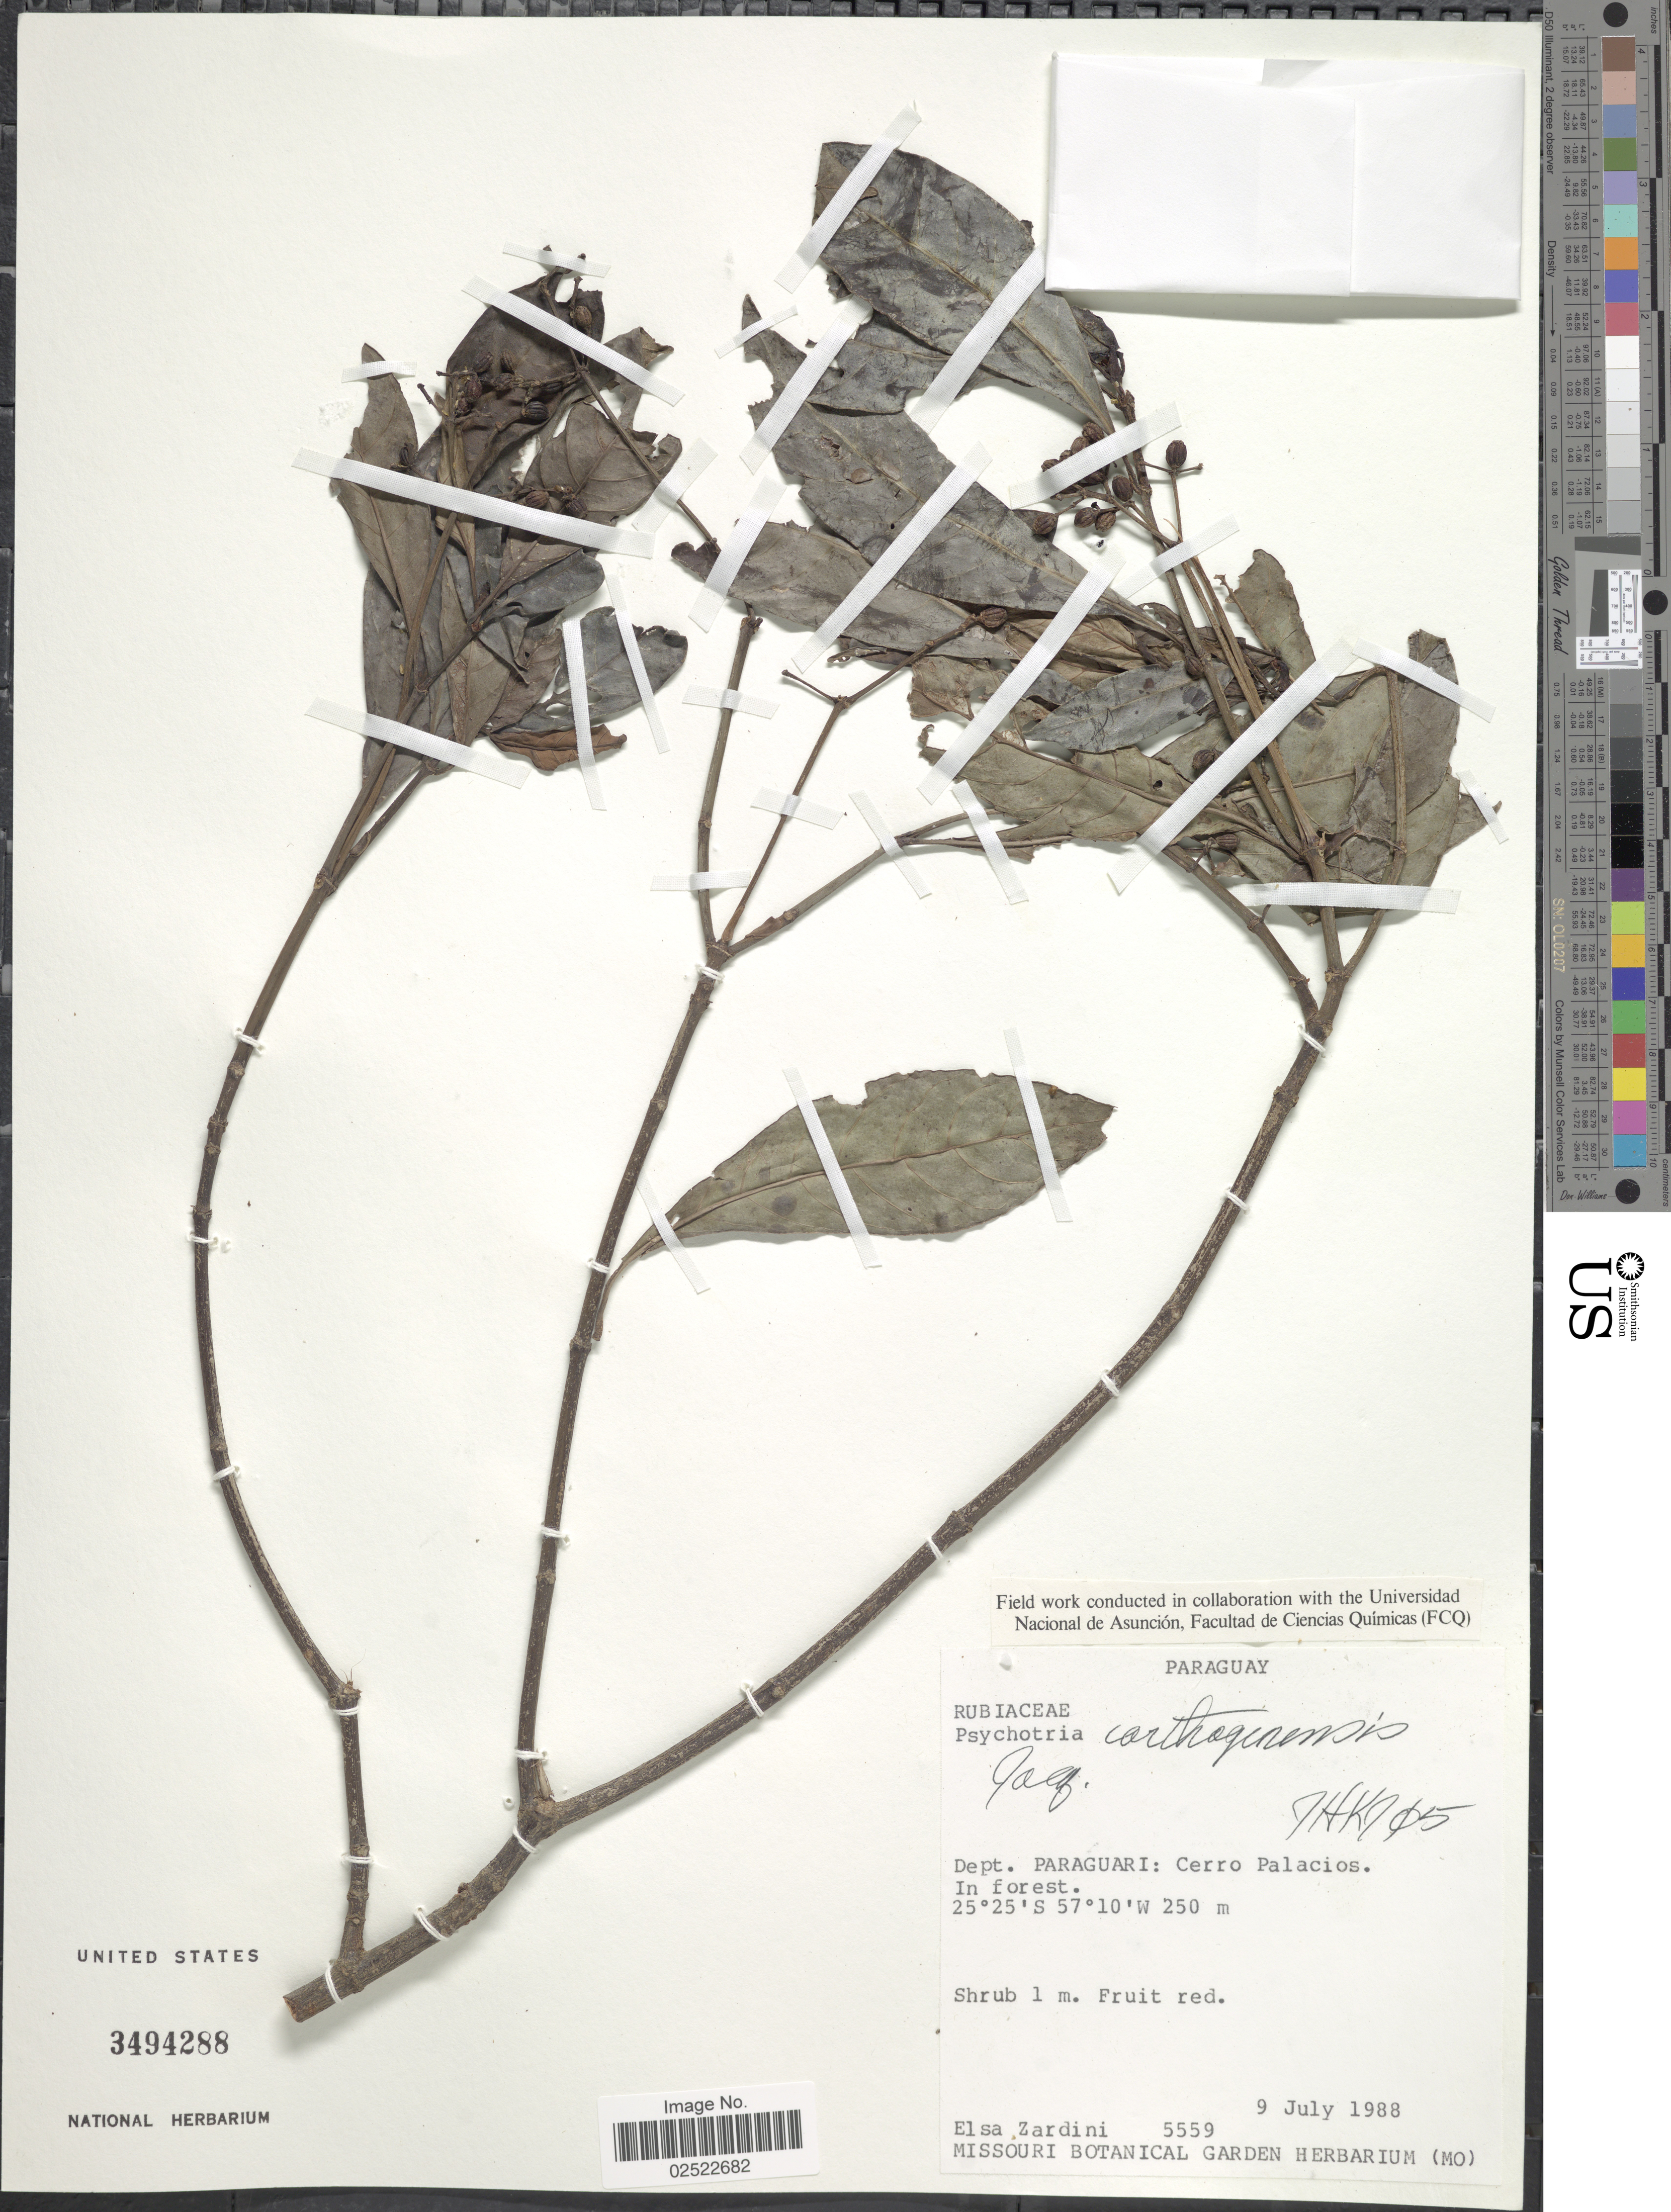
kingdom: Plantae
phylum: Tracheophyta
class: Magnoliopsida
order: Gentianales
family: Rubiaceae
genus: Psychotria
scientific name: Psychotria carthagenensis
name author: Jacq.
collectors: E. M. Zardini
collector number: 5559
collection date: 1988-07-09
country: Paraguay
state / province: Paraguari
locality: Cerro Palacios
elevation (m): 250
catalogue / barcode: US 3494288